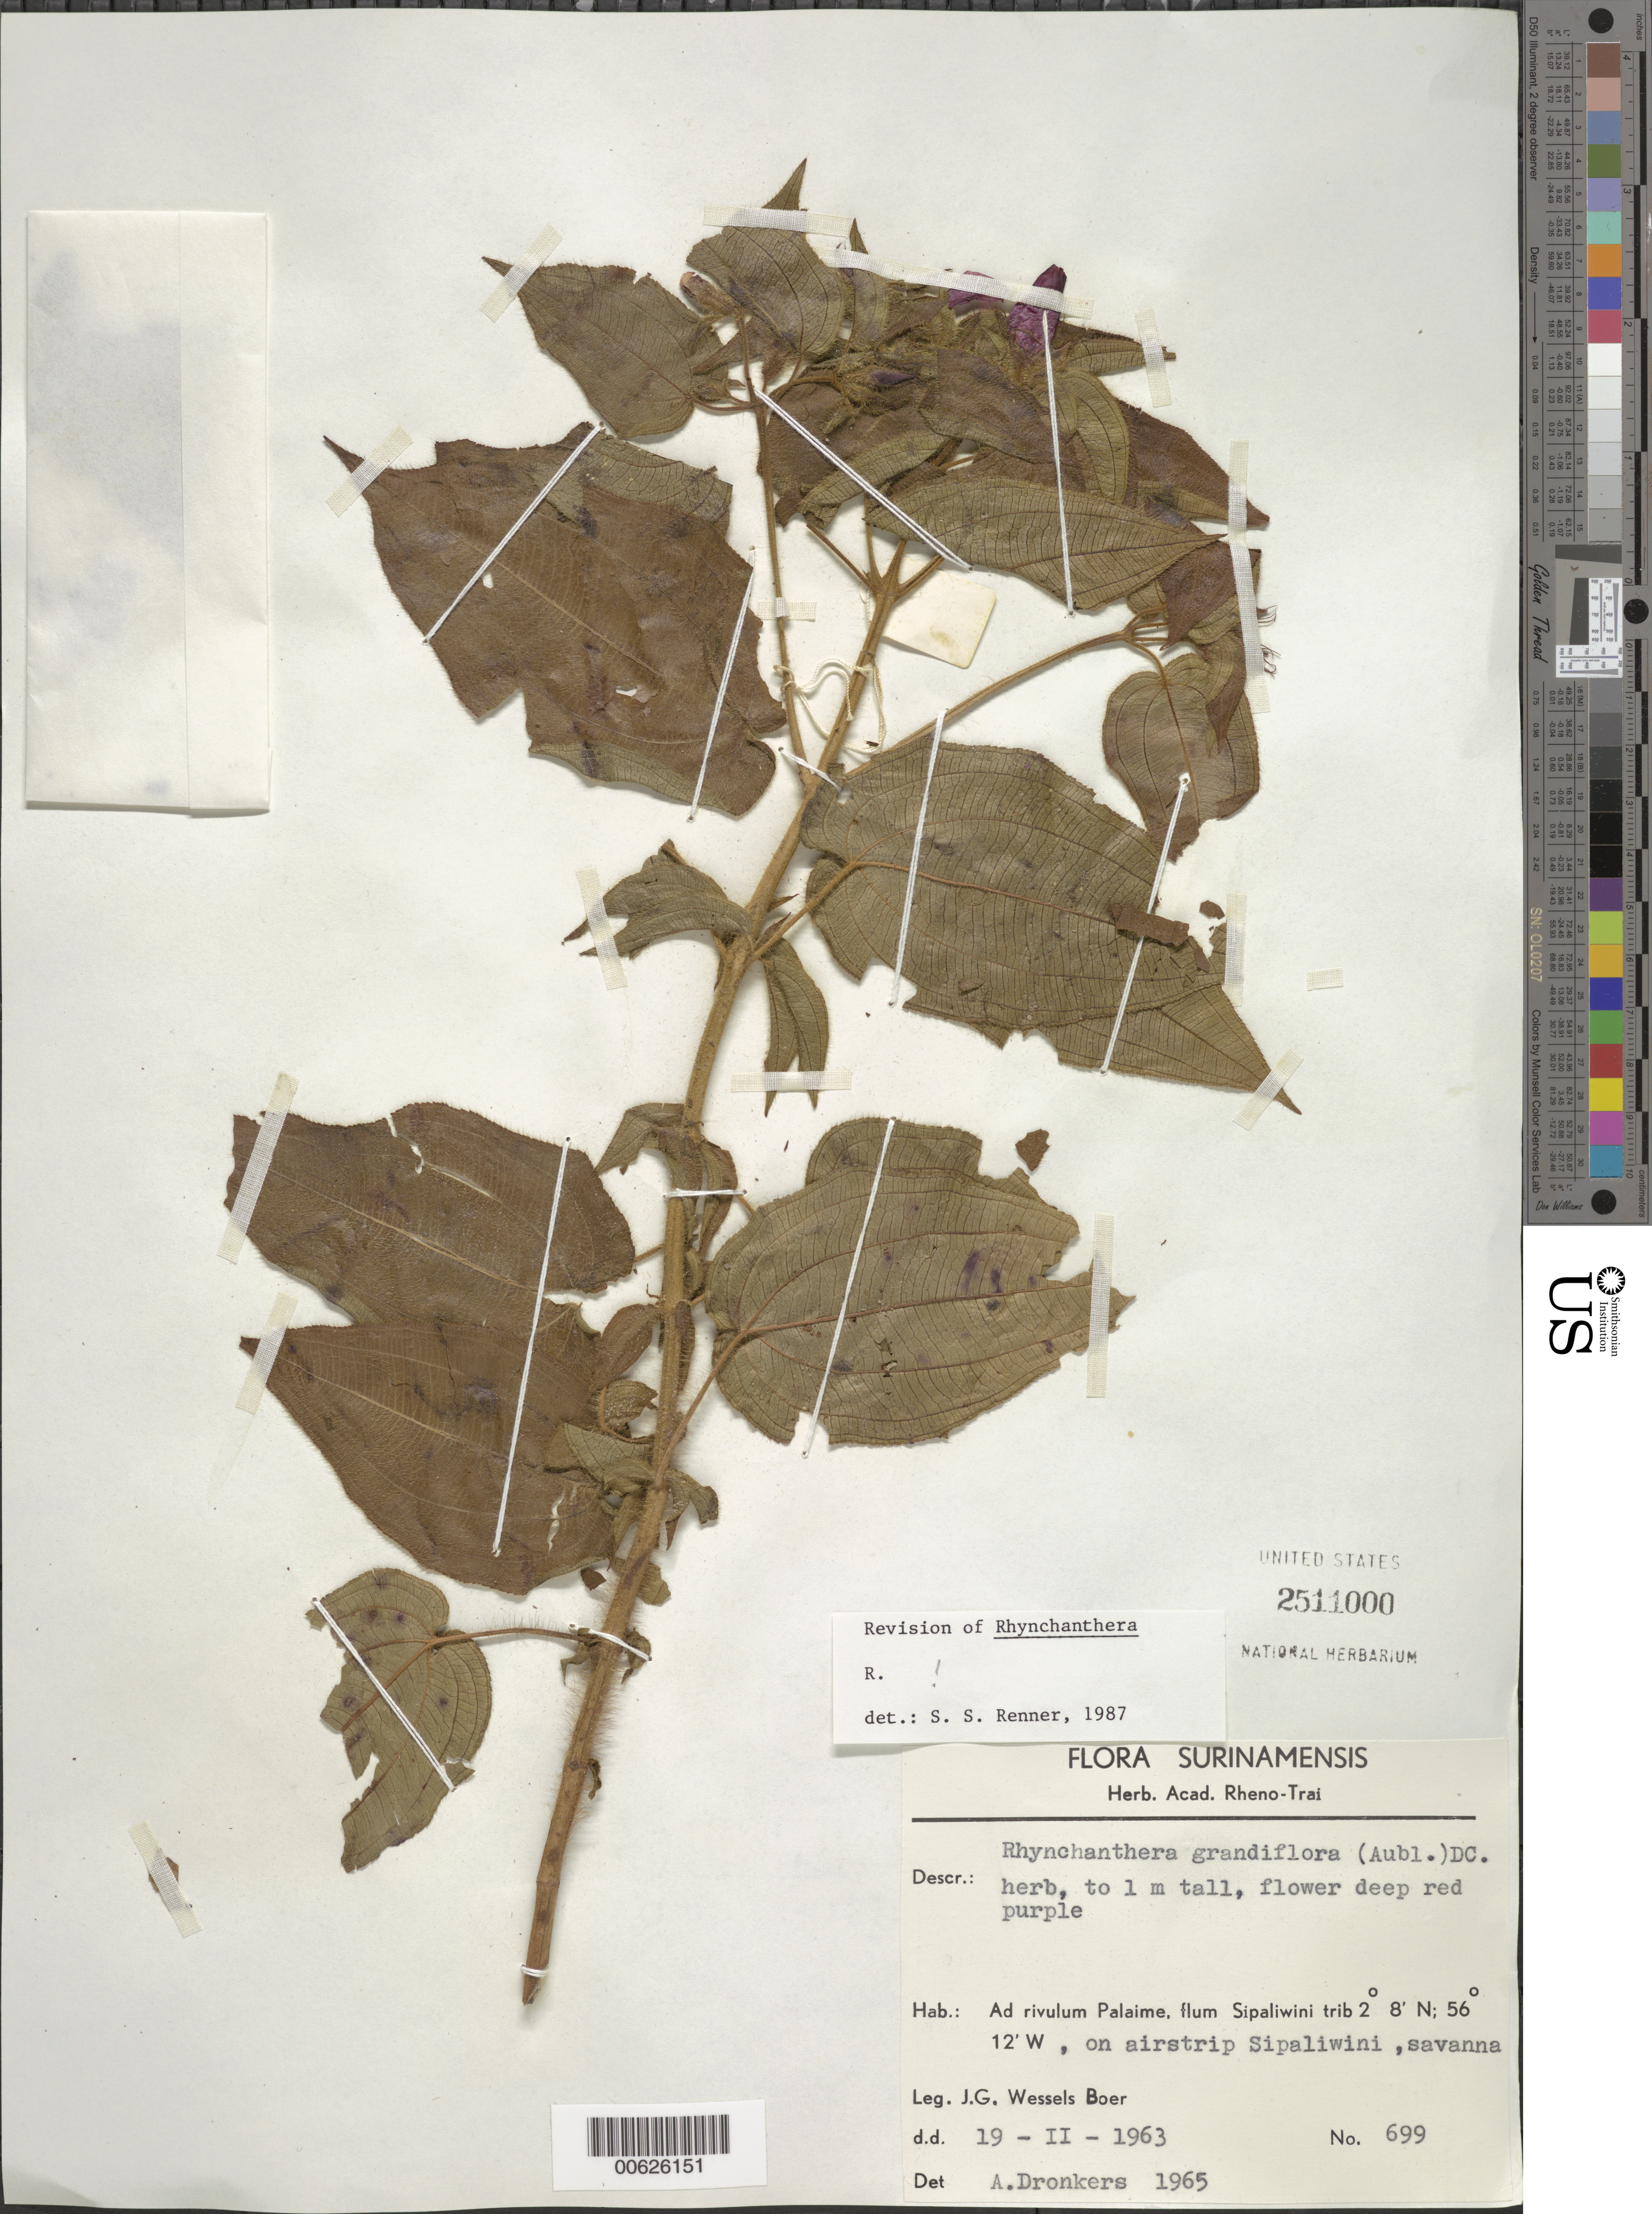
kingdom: Plantae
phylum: Tracheophyta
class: Magnoliopsida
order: Myrtales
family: Melastomataceae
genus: Rhynchanthera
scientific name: Rhynchanthera grandiflora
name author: (Aubl.) DC.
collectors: J. G. Wessels Boer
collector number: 699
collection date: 1963-02-19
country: Suriname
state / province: Sipaliwini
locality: Ad rivulum Palaime, flum Sipaliwini trib, on airstrip Sipaliwini, savanna.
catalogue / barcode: US 2511000